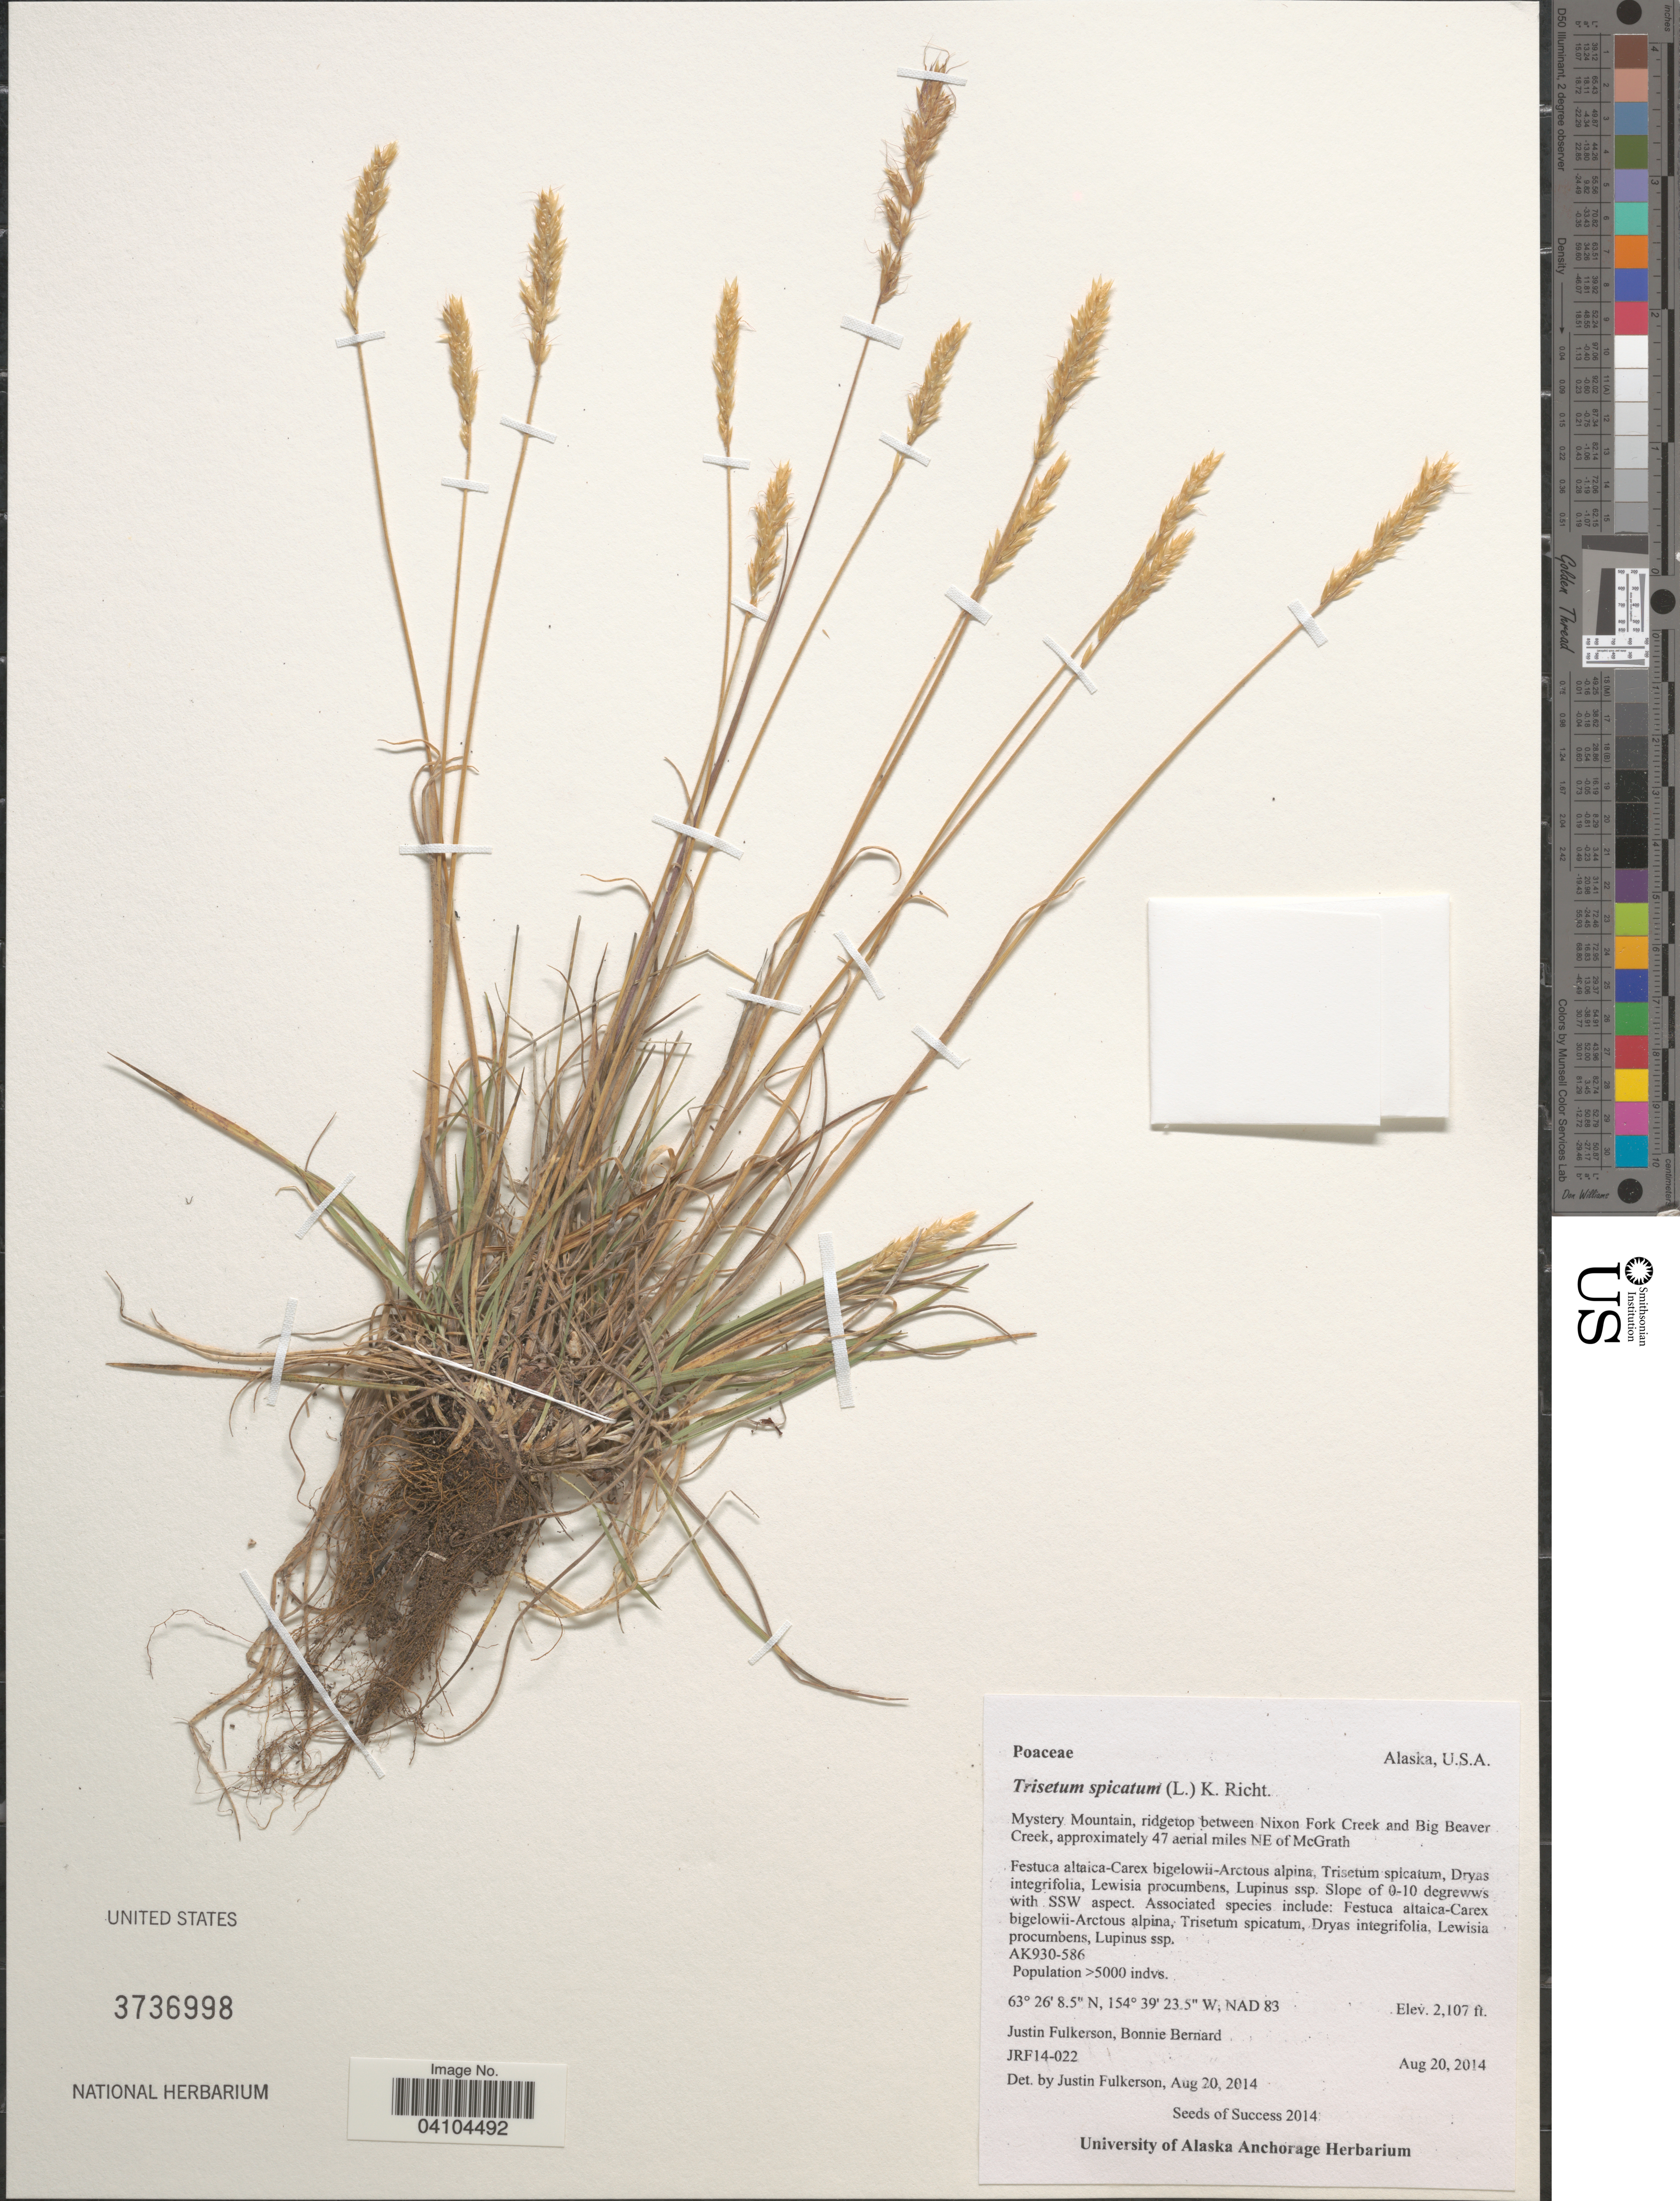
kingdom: Plantae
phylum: Tracheophyta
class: Liliopsida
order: Poales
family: Poaceae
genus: Koeleria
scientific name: Koeleria spicata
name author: (L.) Barberá et al.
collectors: J. Fulkerson & B. Bernard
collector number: JRF14-022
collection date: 2014-08-20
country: United States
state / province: Alaska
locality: Mystery Mountain, ridgetop between Nixon Fork Creek and Big Beaver Creek, approximately 47 aerial miles NE of McGrath. NAD 83.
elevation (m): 642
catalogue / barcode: US 3736998